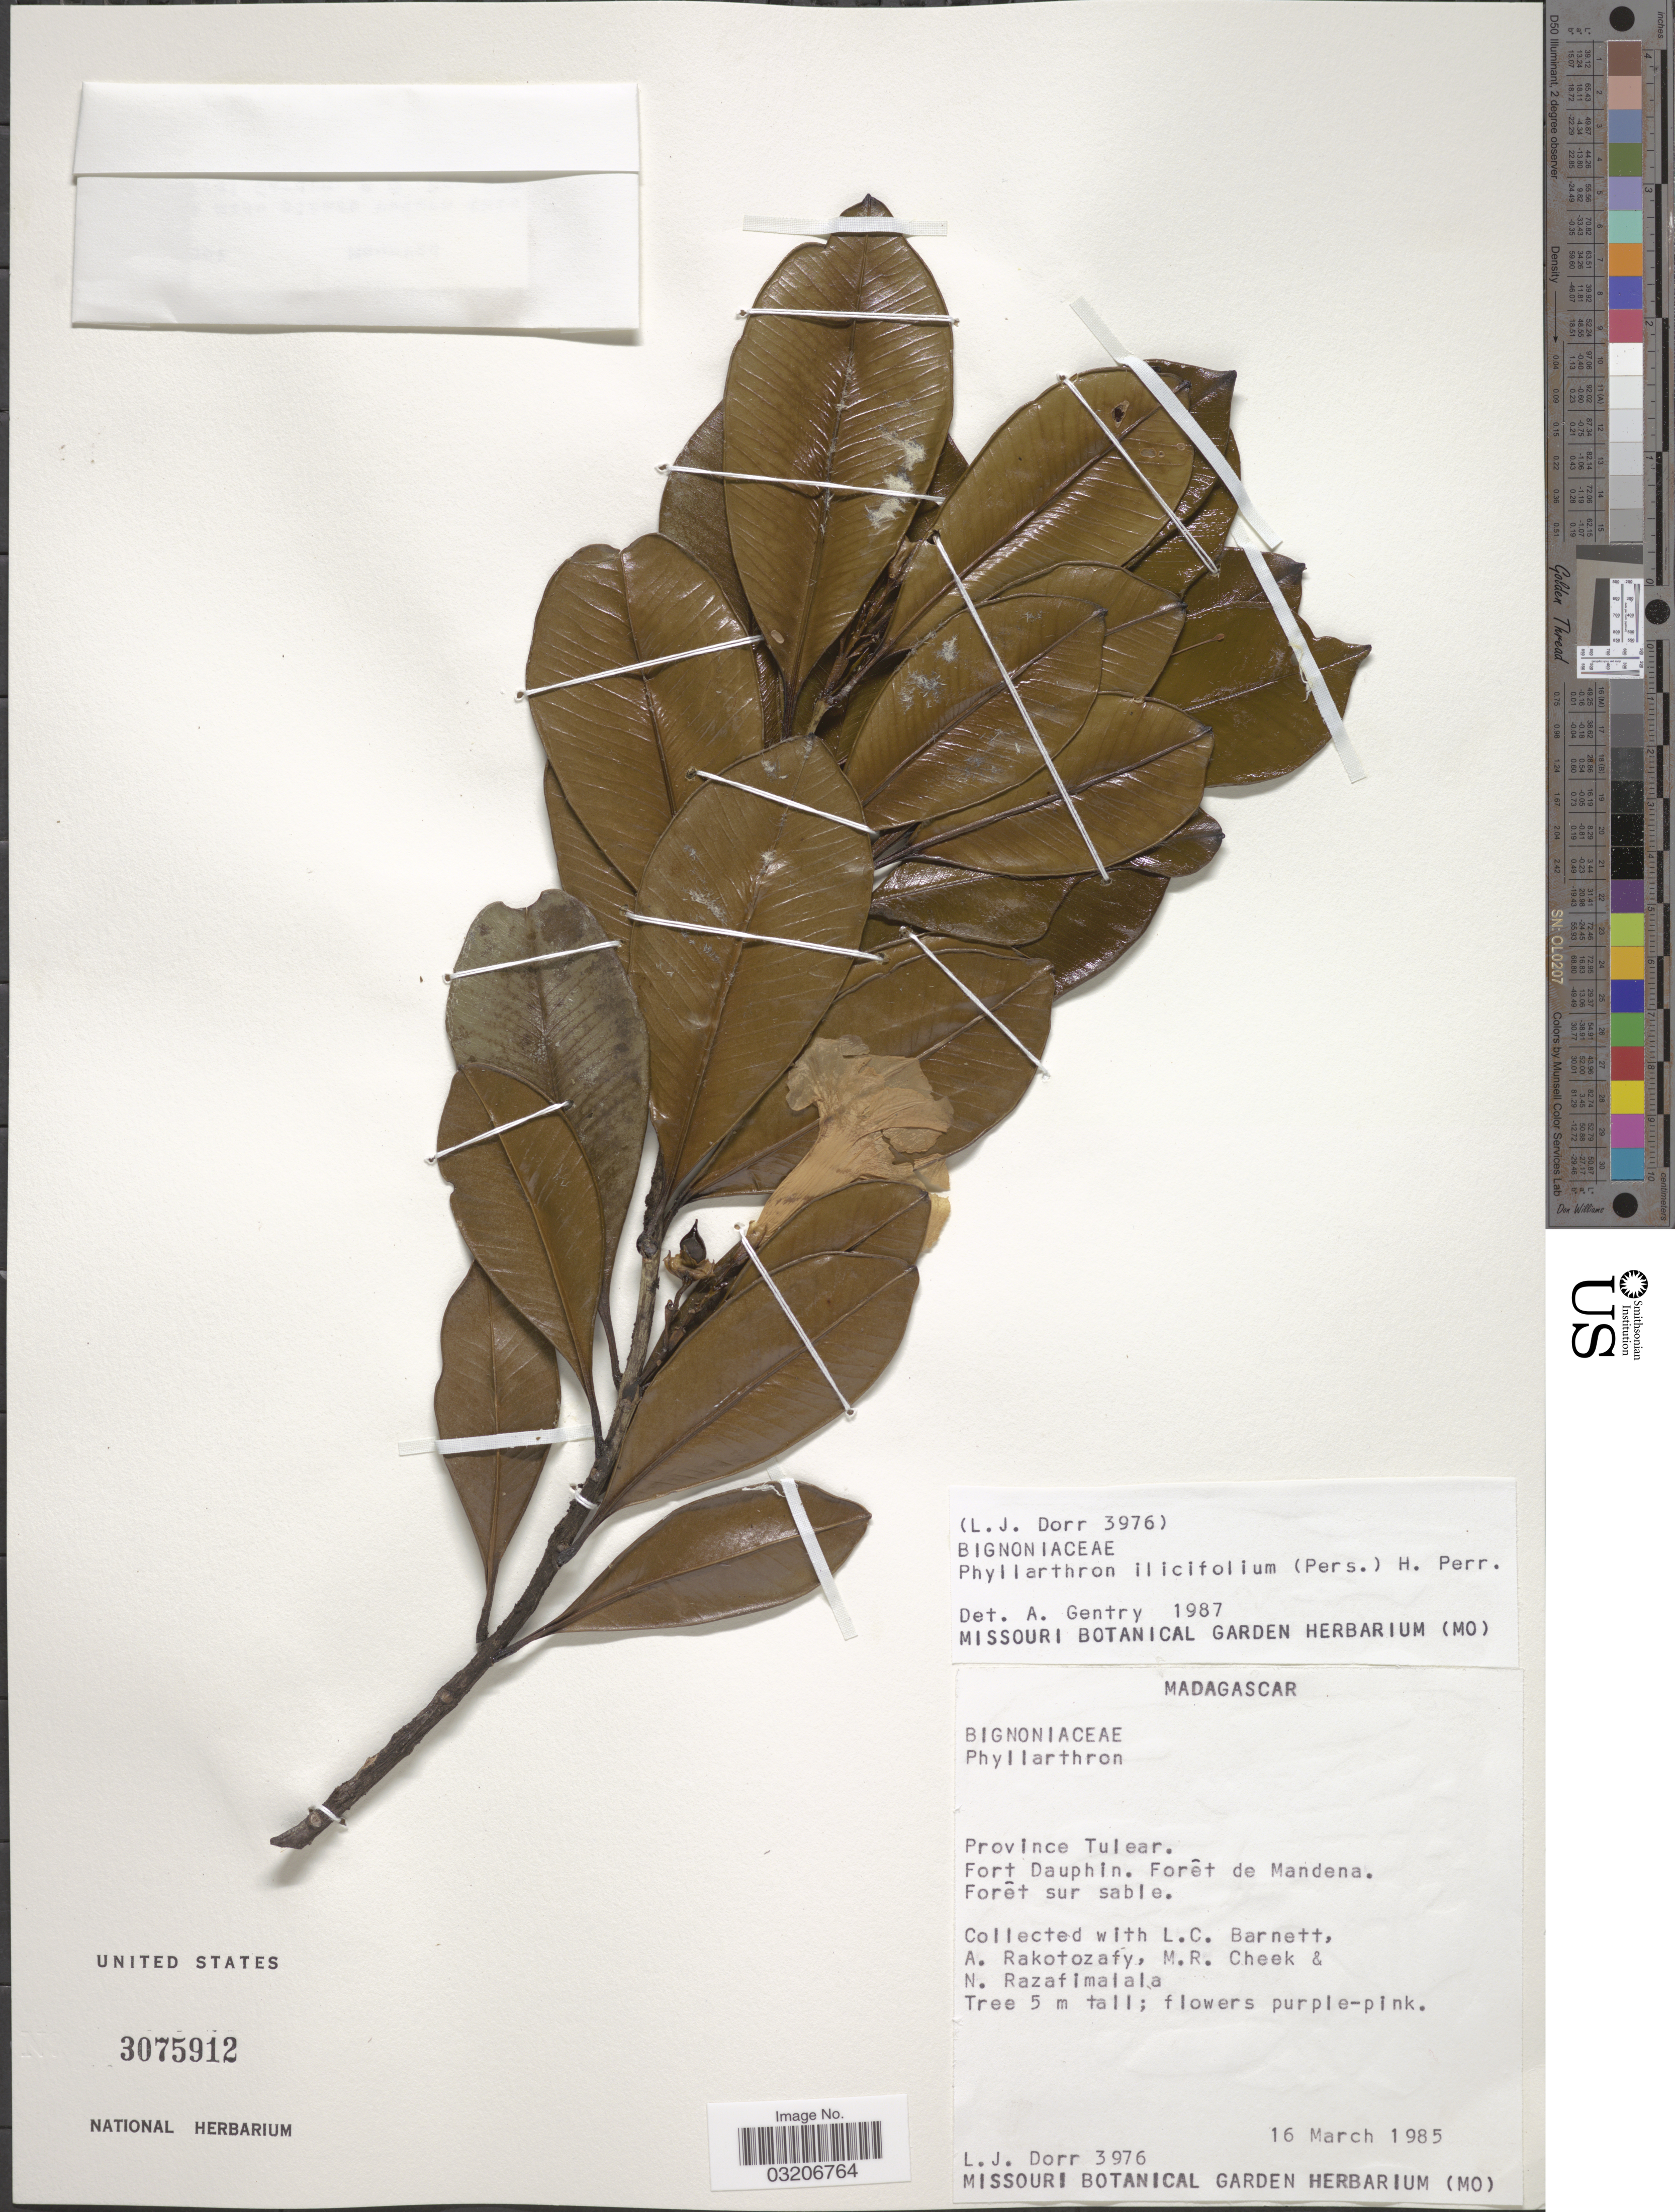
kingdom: Plantae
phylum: Tracheophyta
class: Magnoliopsida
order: Lamiales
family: Bignoniaceae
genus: Phyllarthron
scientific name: Phyllarthron ilicifolium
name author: (Pers.) H. Perrier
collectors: L. J. Dorr, L. C. Barnett, A. Rakotozafy, M. Cheek & N. Razafimalala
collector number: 3976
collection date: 1985-03-16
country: Madagascar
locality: Province Tulear. Fort Dauphin. Forêt de Mandena. Forêt sur sable.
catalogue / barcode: US 3075912